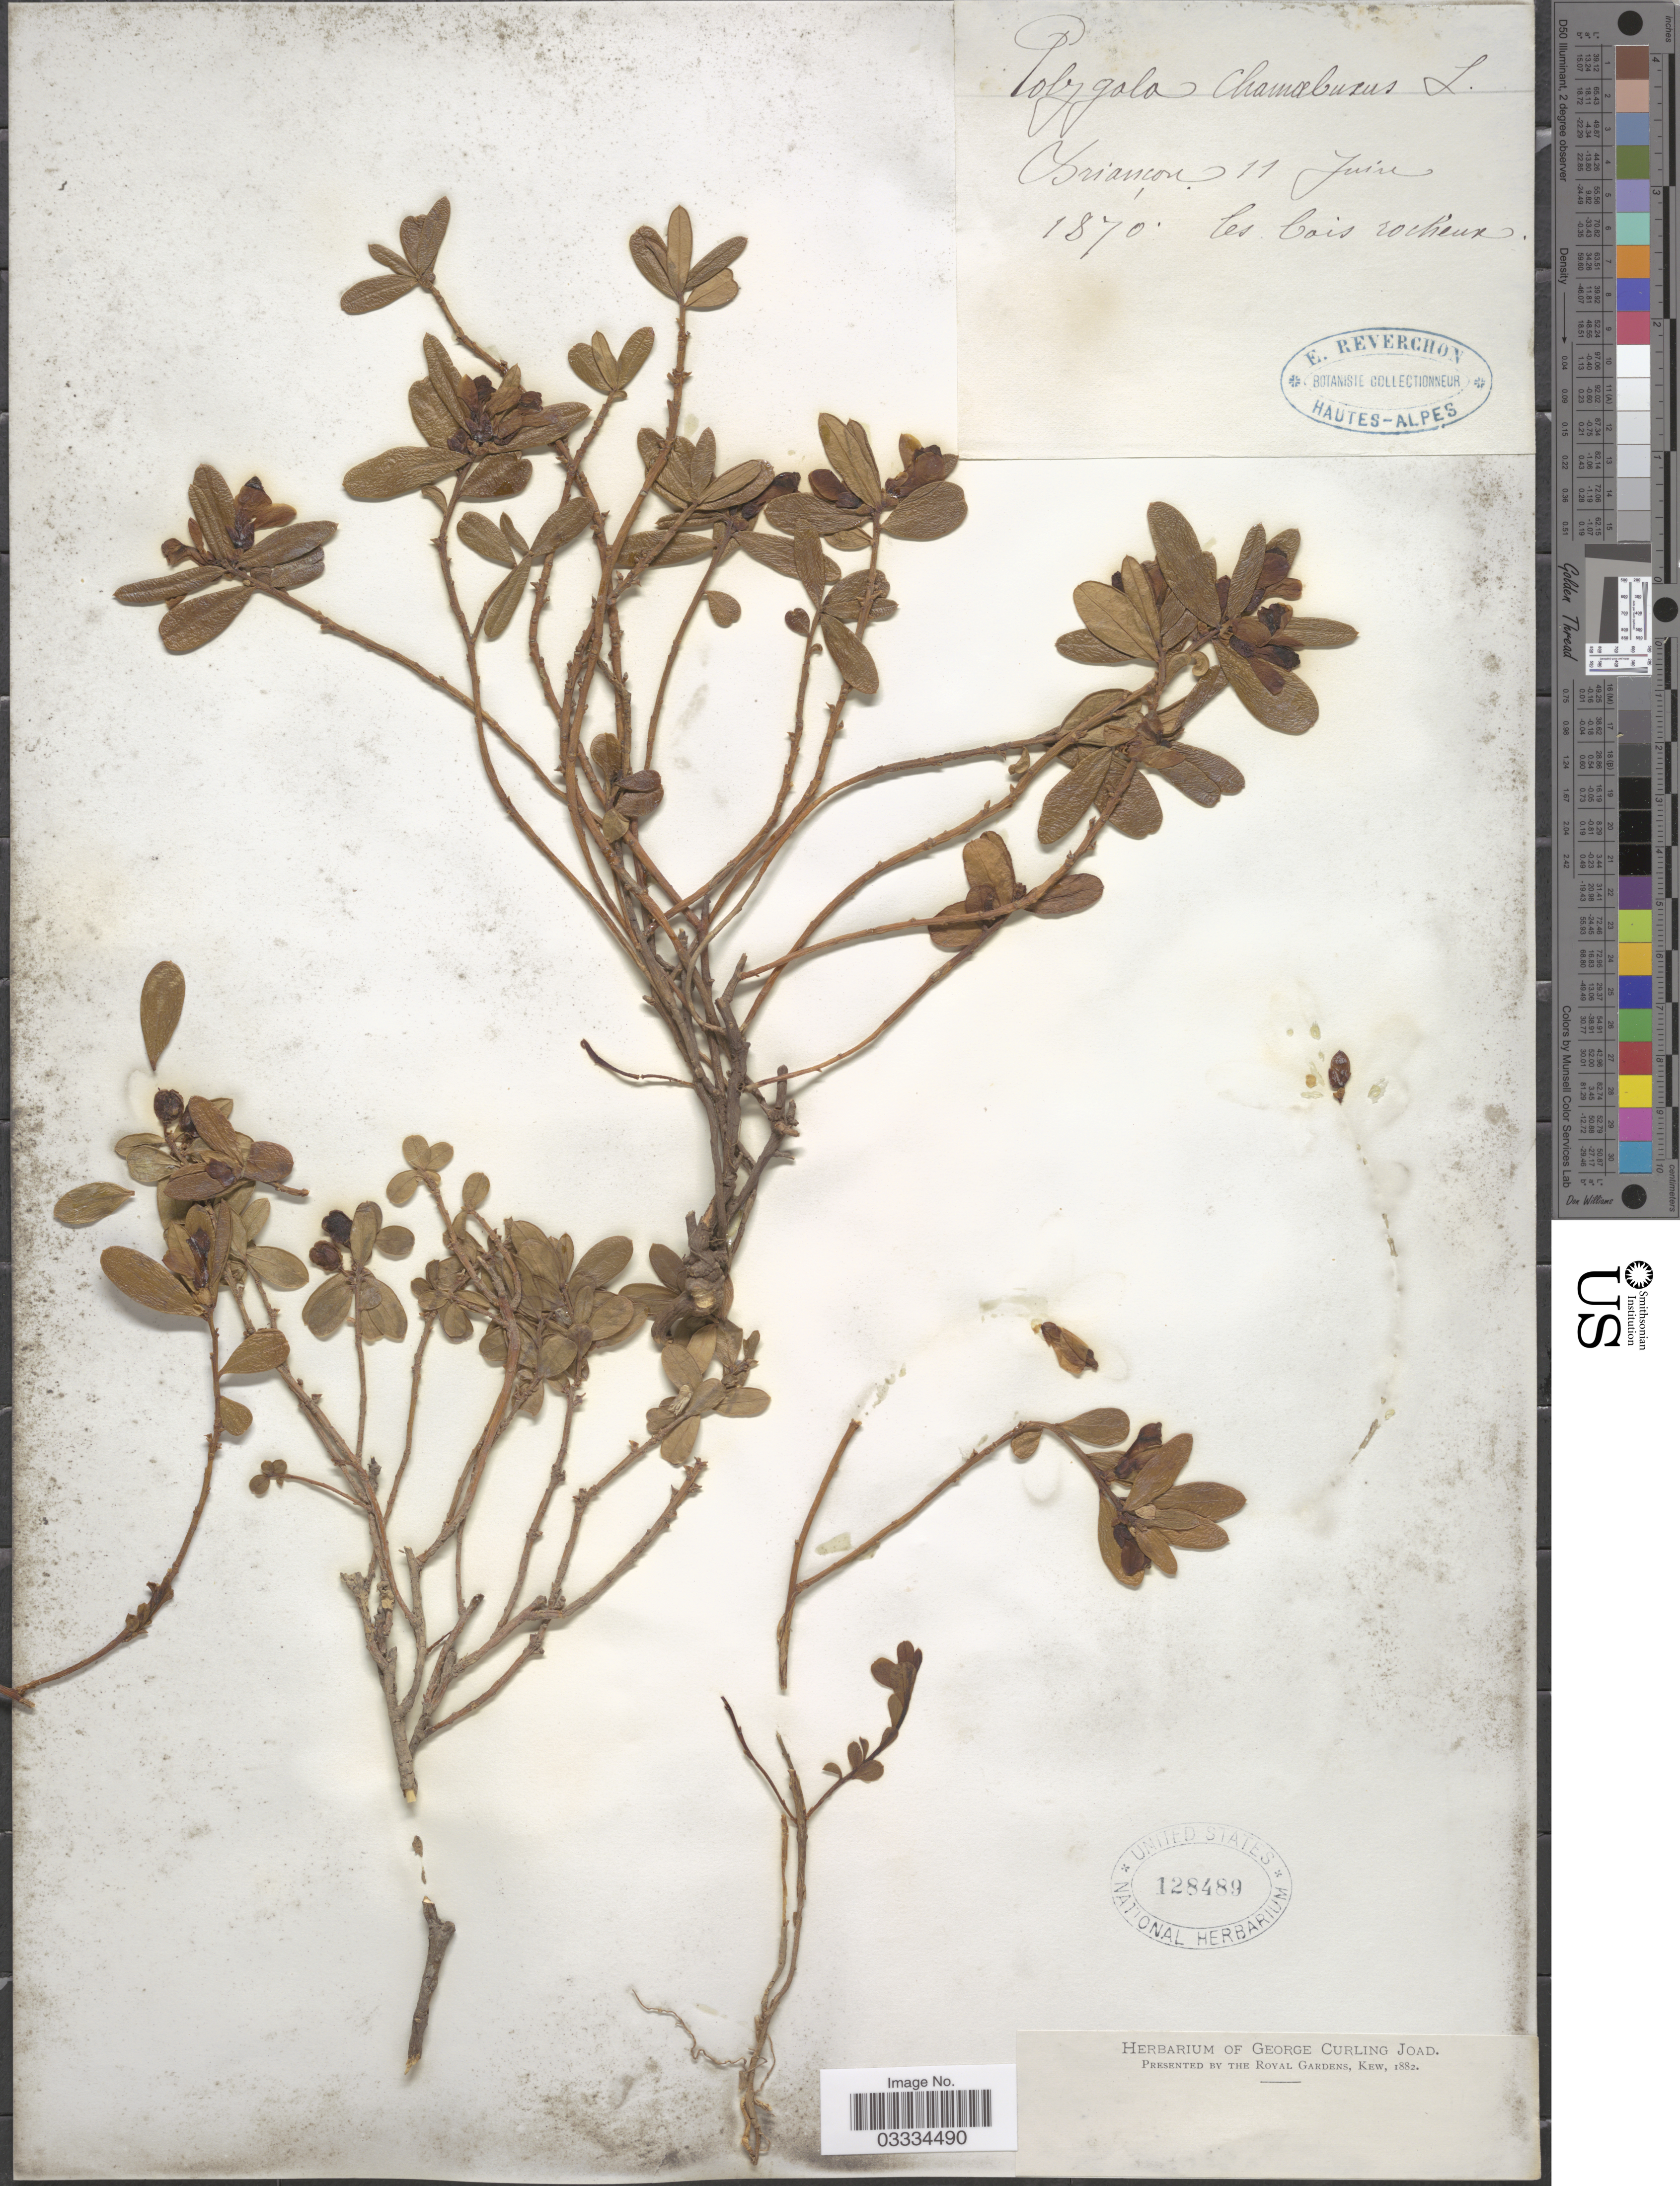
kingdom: Plantae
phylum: Tracheophyta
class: Magnoliopsida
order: Fabales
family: Polygalaceae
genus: Polygaloides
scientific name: Polygaloides chamaebuxus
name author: (L.) O. Schwarz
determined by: Strong, Mark T., (BOT), Smithsonian Institution - National Museum of Natural History (UNITED STATES)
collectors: E. Reverchon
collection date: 1870-06-11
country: France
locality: Briancon. Les bois rocheux.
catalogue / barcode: US 128489